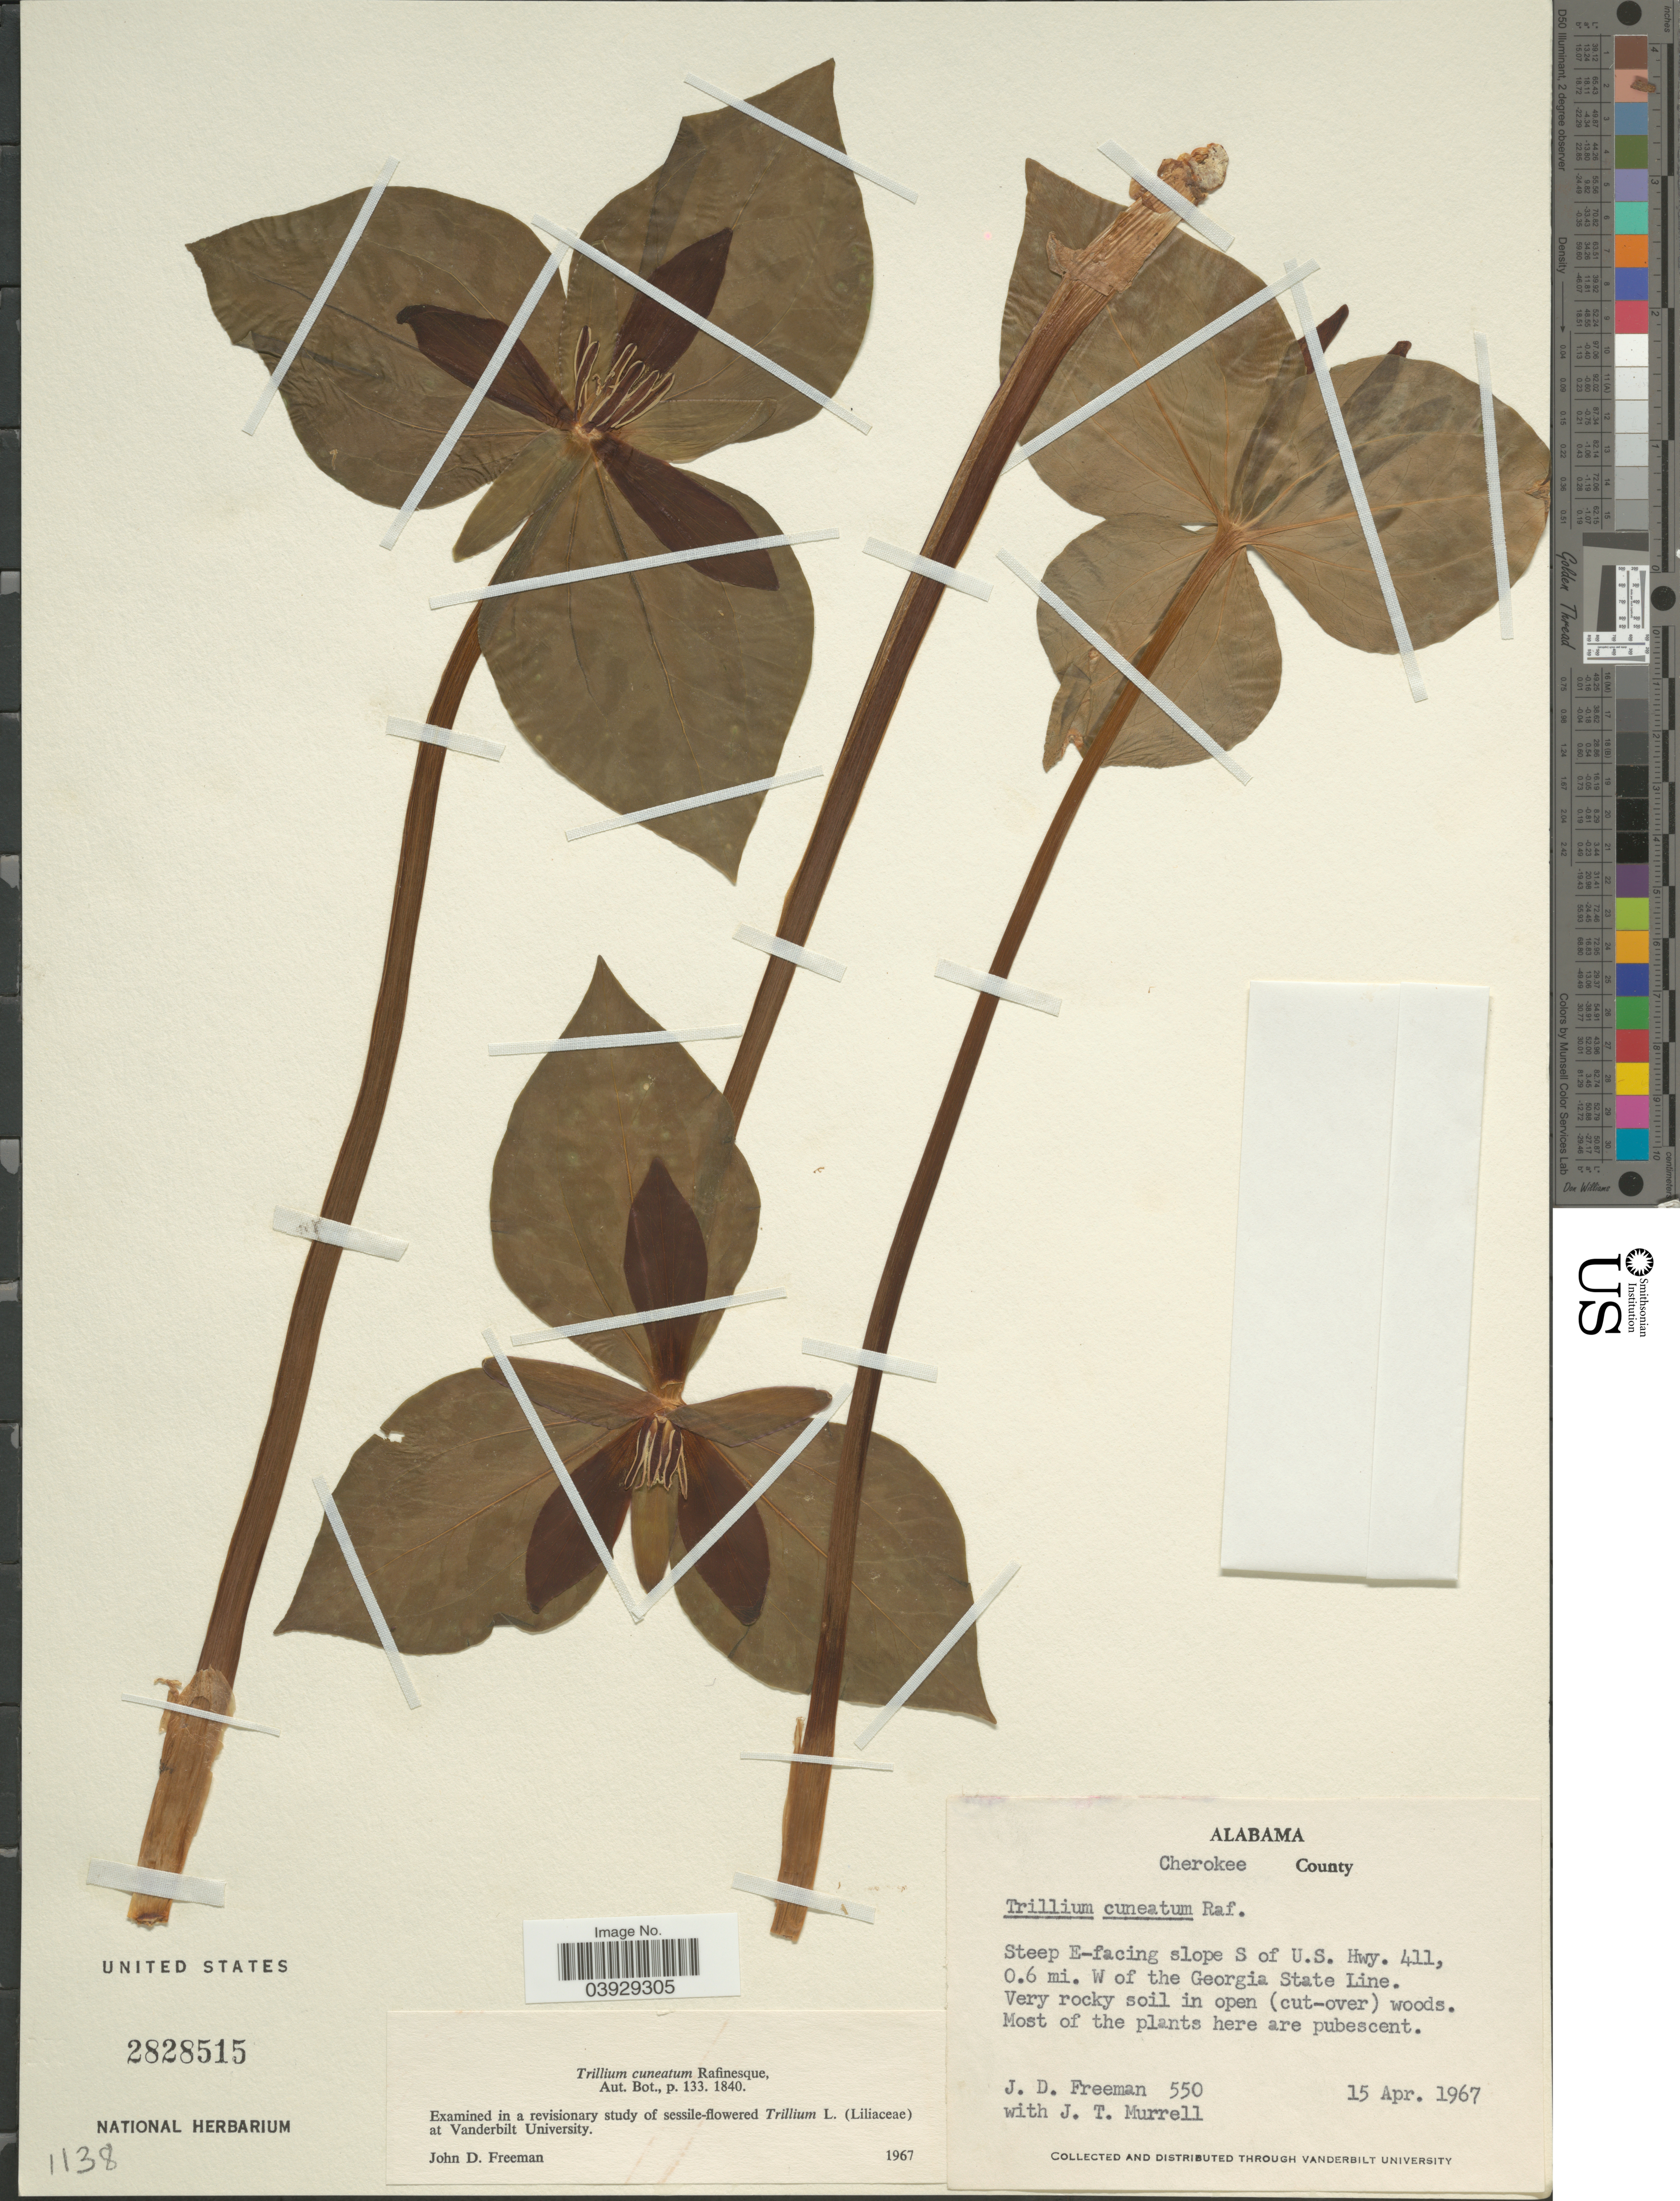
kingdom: Plantae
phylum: Tracheophyta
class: Liliopsida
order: Liliales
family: Melanthiaceae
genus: Trillium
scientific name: Trillium cuneatum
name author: Raf.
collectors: J. Freeman & J. Murrell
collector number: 550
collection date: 1967-04-15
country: United States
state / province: Alabama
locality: Cherokee County. Steep E-facing slope S of U.S. Hwy. 411, 0.6 mi. W of the Georgia State Line.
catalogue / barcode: US 2828515